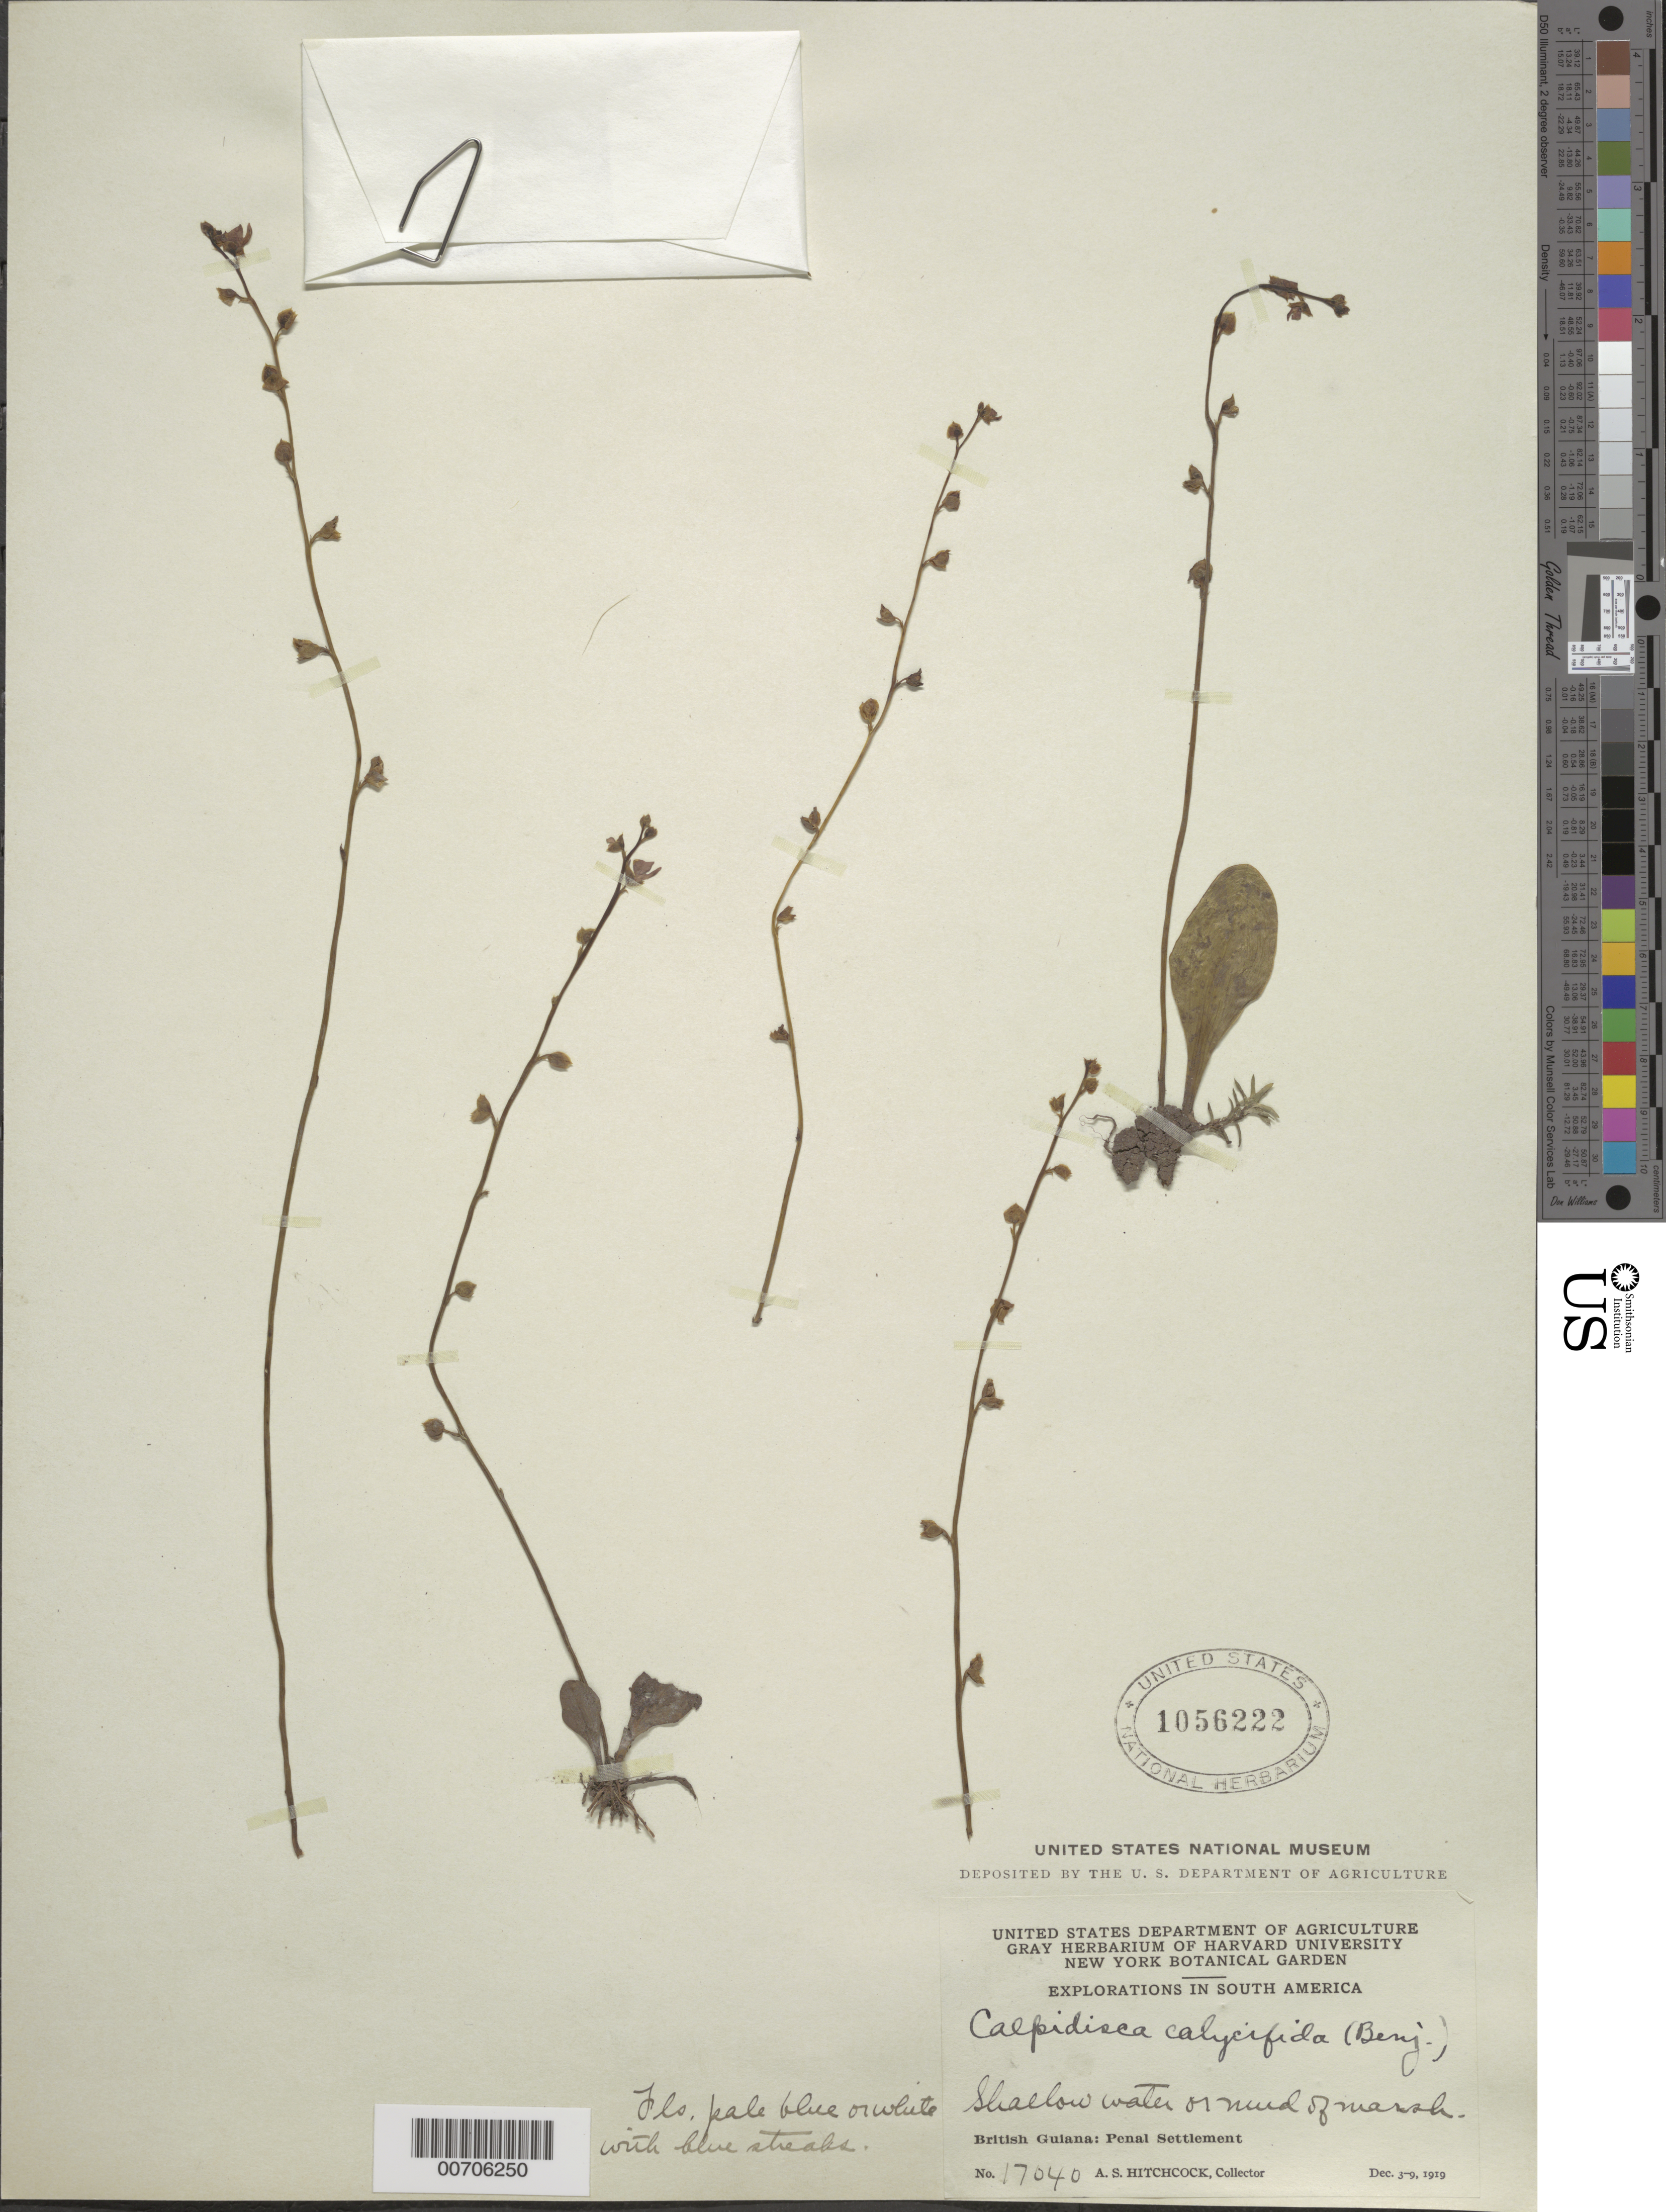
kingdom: Plantae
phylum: Tracheophyta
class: Magnoliopsida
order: Lamiales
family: Lentibulariaceae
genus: Calpidisca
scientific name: Calpidisca calycifida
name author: (Benj.) Gleason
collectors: A. S. Hitchcock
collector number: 17040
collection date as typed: Dec. 3-9, 1919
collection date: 1919-12-03/1919-12-09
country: Guyana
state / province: Cuyuni-Mazaruni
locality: Penal Settlement, on W side of Essequibo River, near mouth of Mazaruni River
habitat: Shallow water or mud of marsh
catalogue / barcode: US 1056222